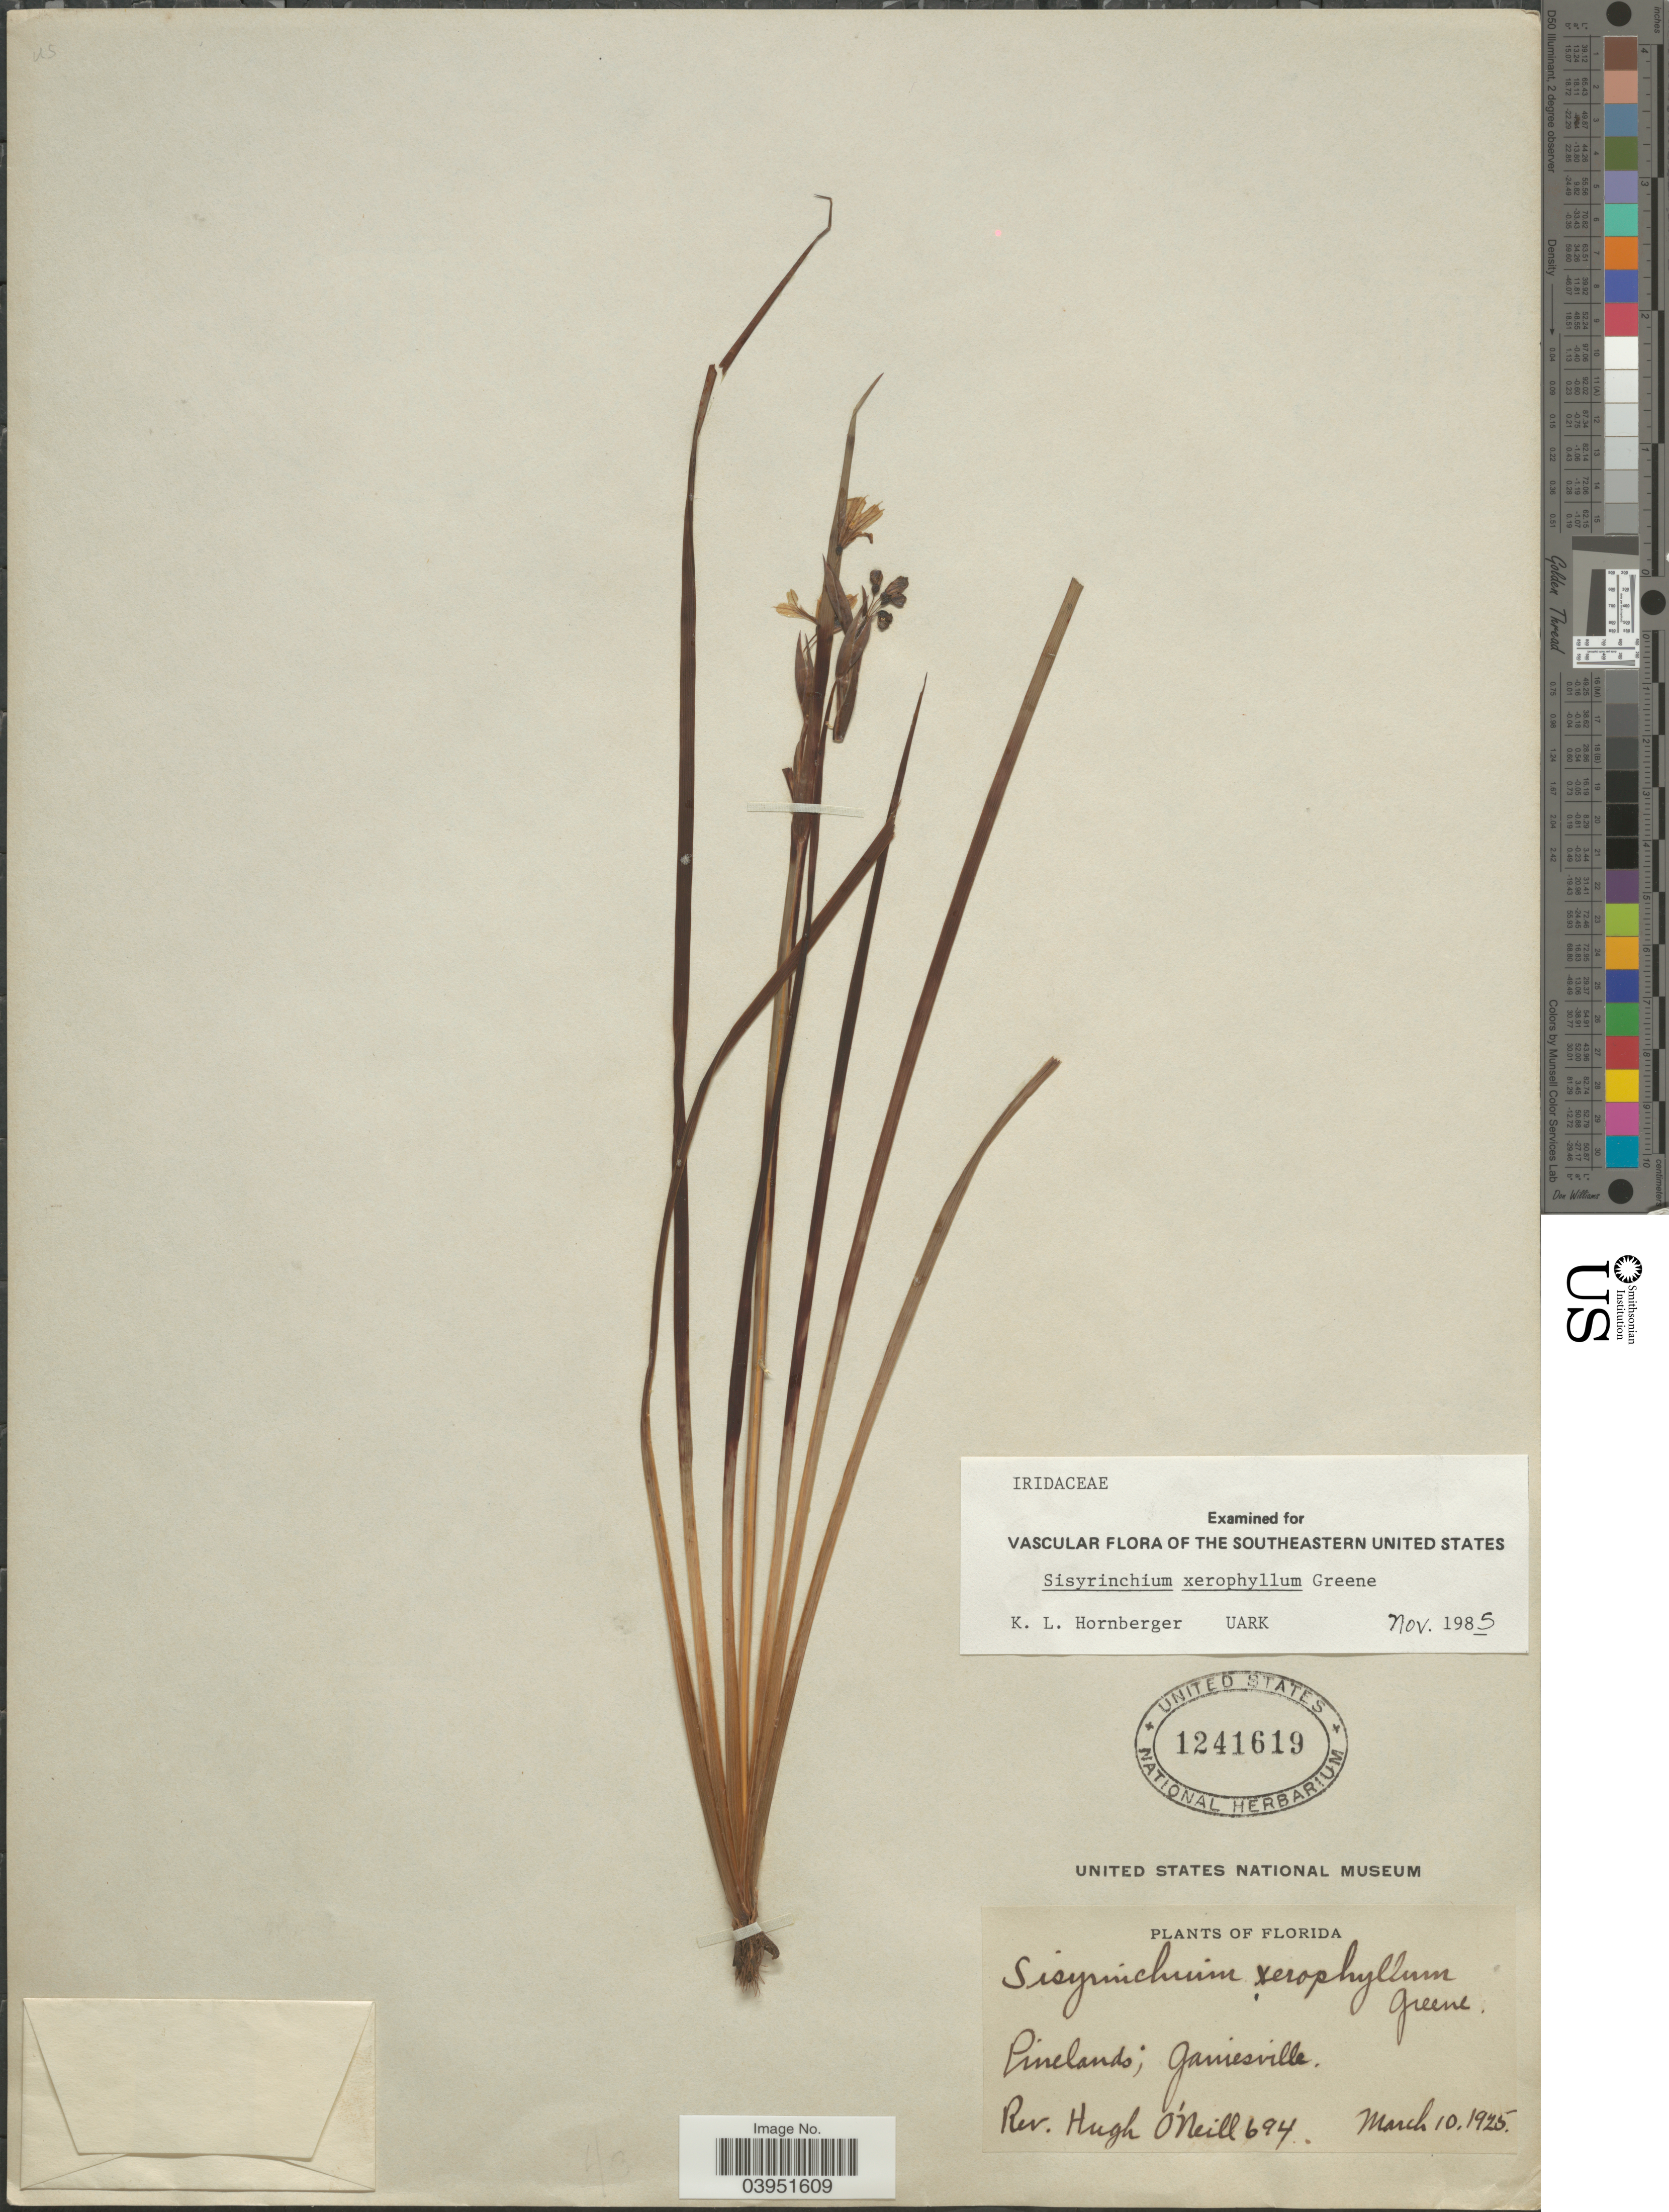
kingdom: Plantae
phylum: Tracheophyta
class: Liliopsida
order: Asparagales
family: Iridaceae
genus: Sisyrinchium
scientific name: Sisyrinchium xerophyllum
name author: Greene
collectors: H. O'Neill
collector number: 694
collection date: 1925-03-10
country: United States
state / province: Florida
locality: Pinelands; Gainesville.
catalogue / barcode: US 1241619